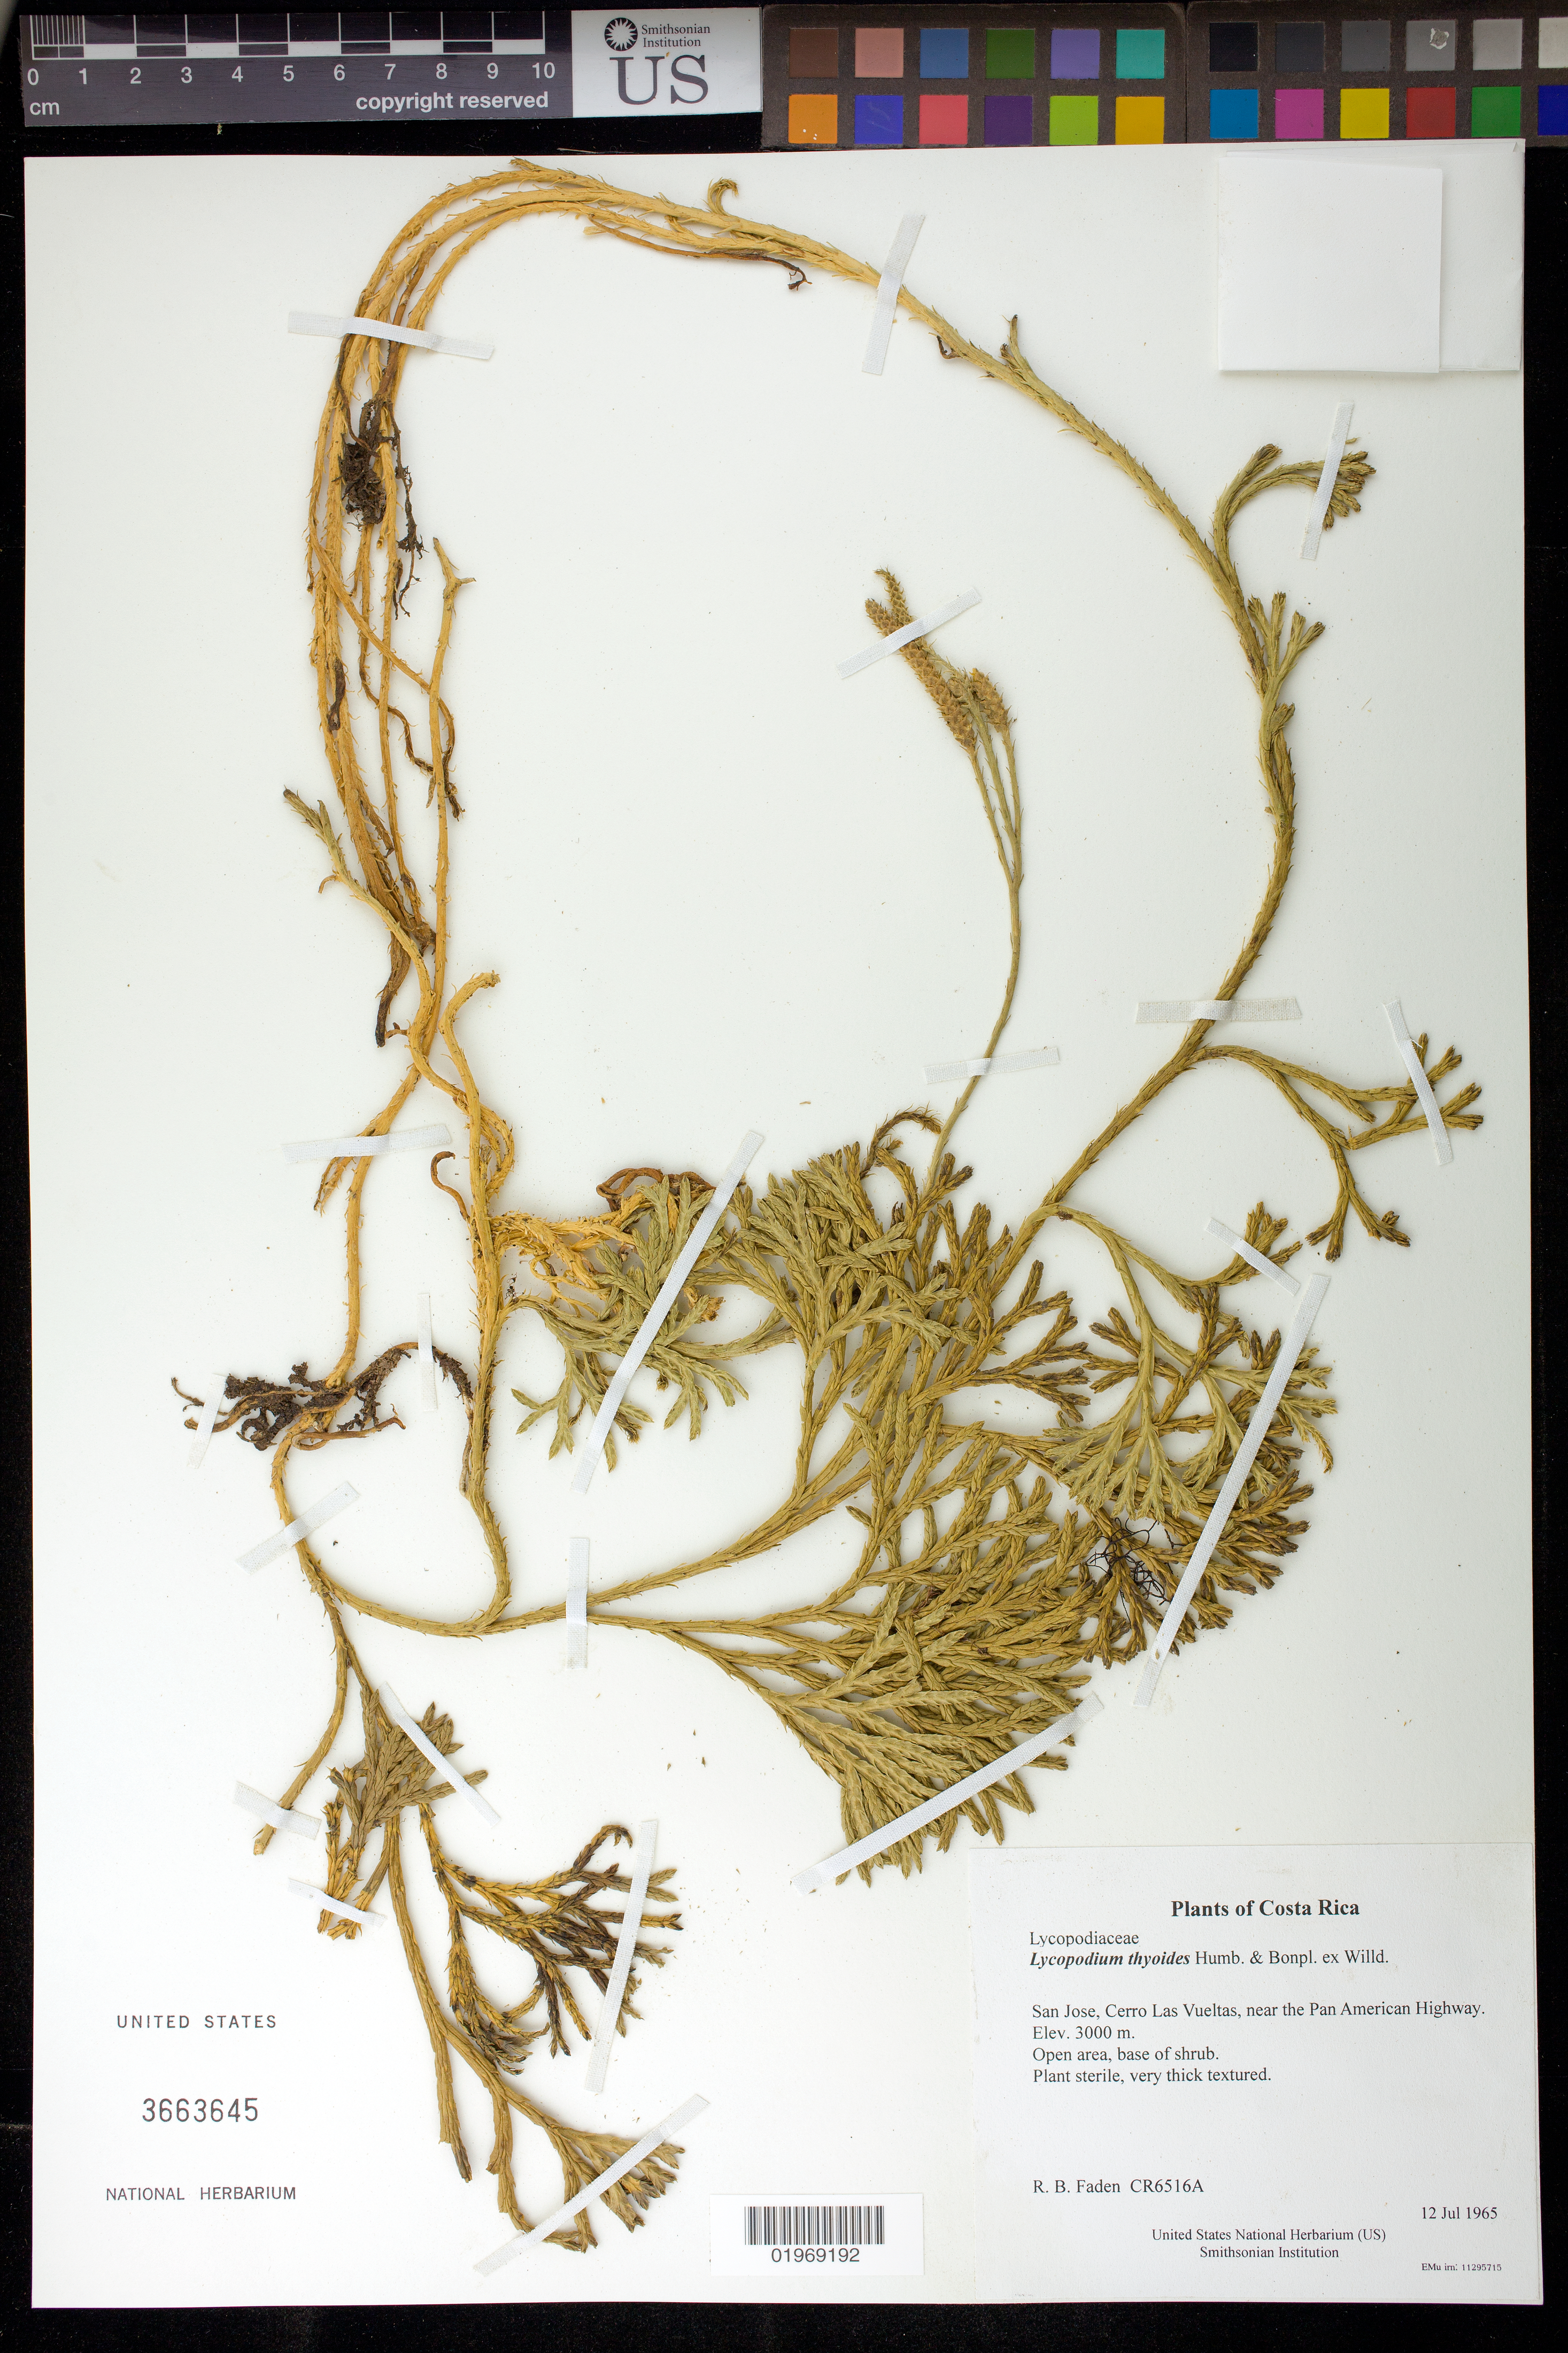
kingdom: Plantae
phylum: Tracheophyta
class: Lycopodiopsida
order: Lycopodiales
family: Lycopodiaceae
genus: Diphasiastrum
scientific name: Diphasiastrum thyoides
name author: (Humb. & Bonpl. ex Willd.) Holub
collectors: R. B. Faden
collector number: CR6516A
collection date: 1965-07-12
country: Costa Rica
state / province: San Jose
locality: Cerro Las Vueltas, near the Pan American Highway.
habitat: Open area, base of shrub.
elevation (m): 3000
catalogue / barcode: US 3663645